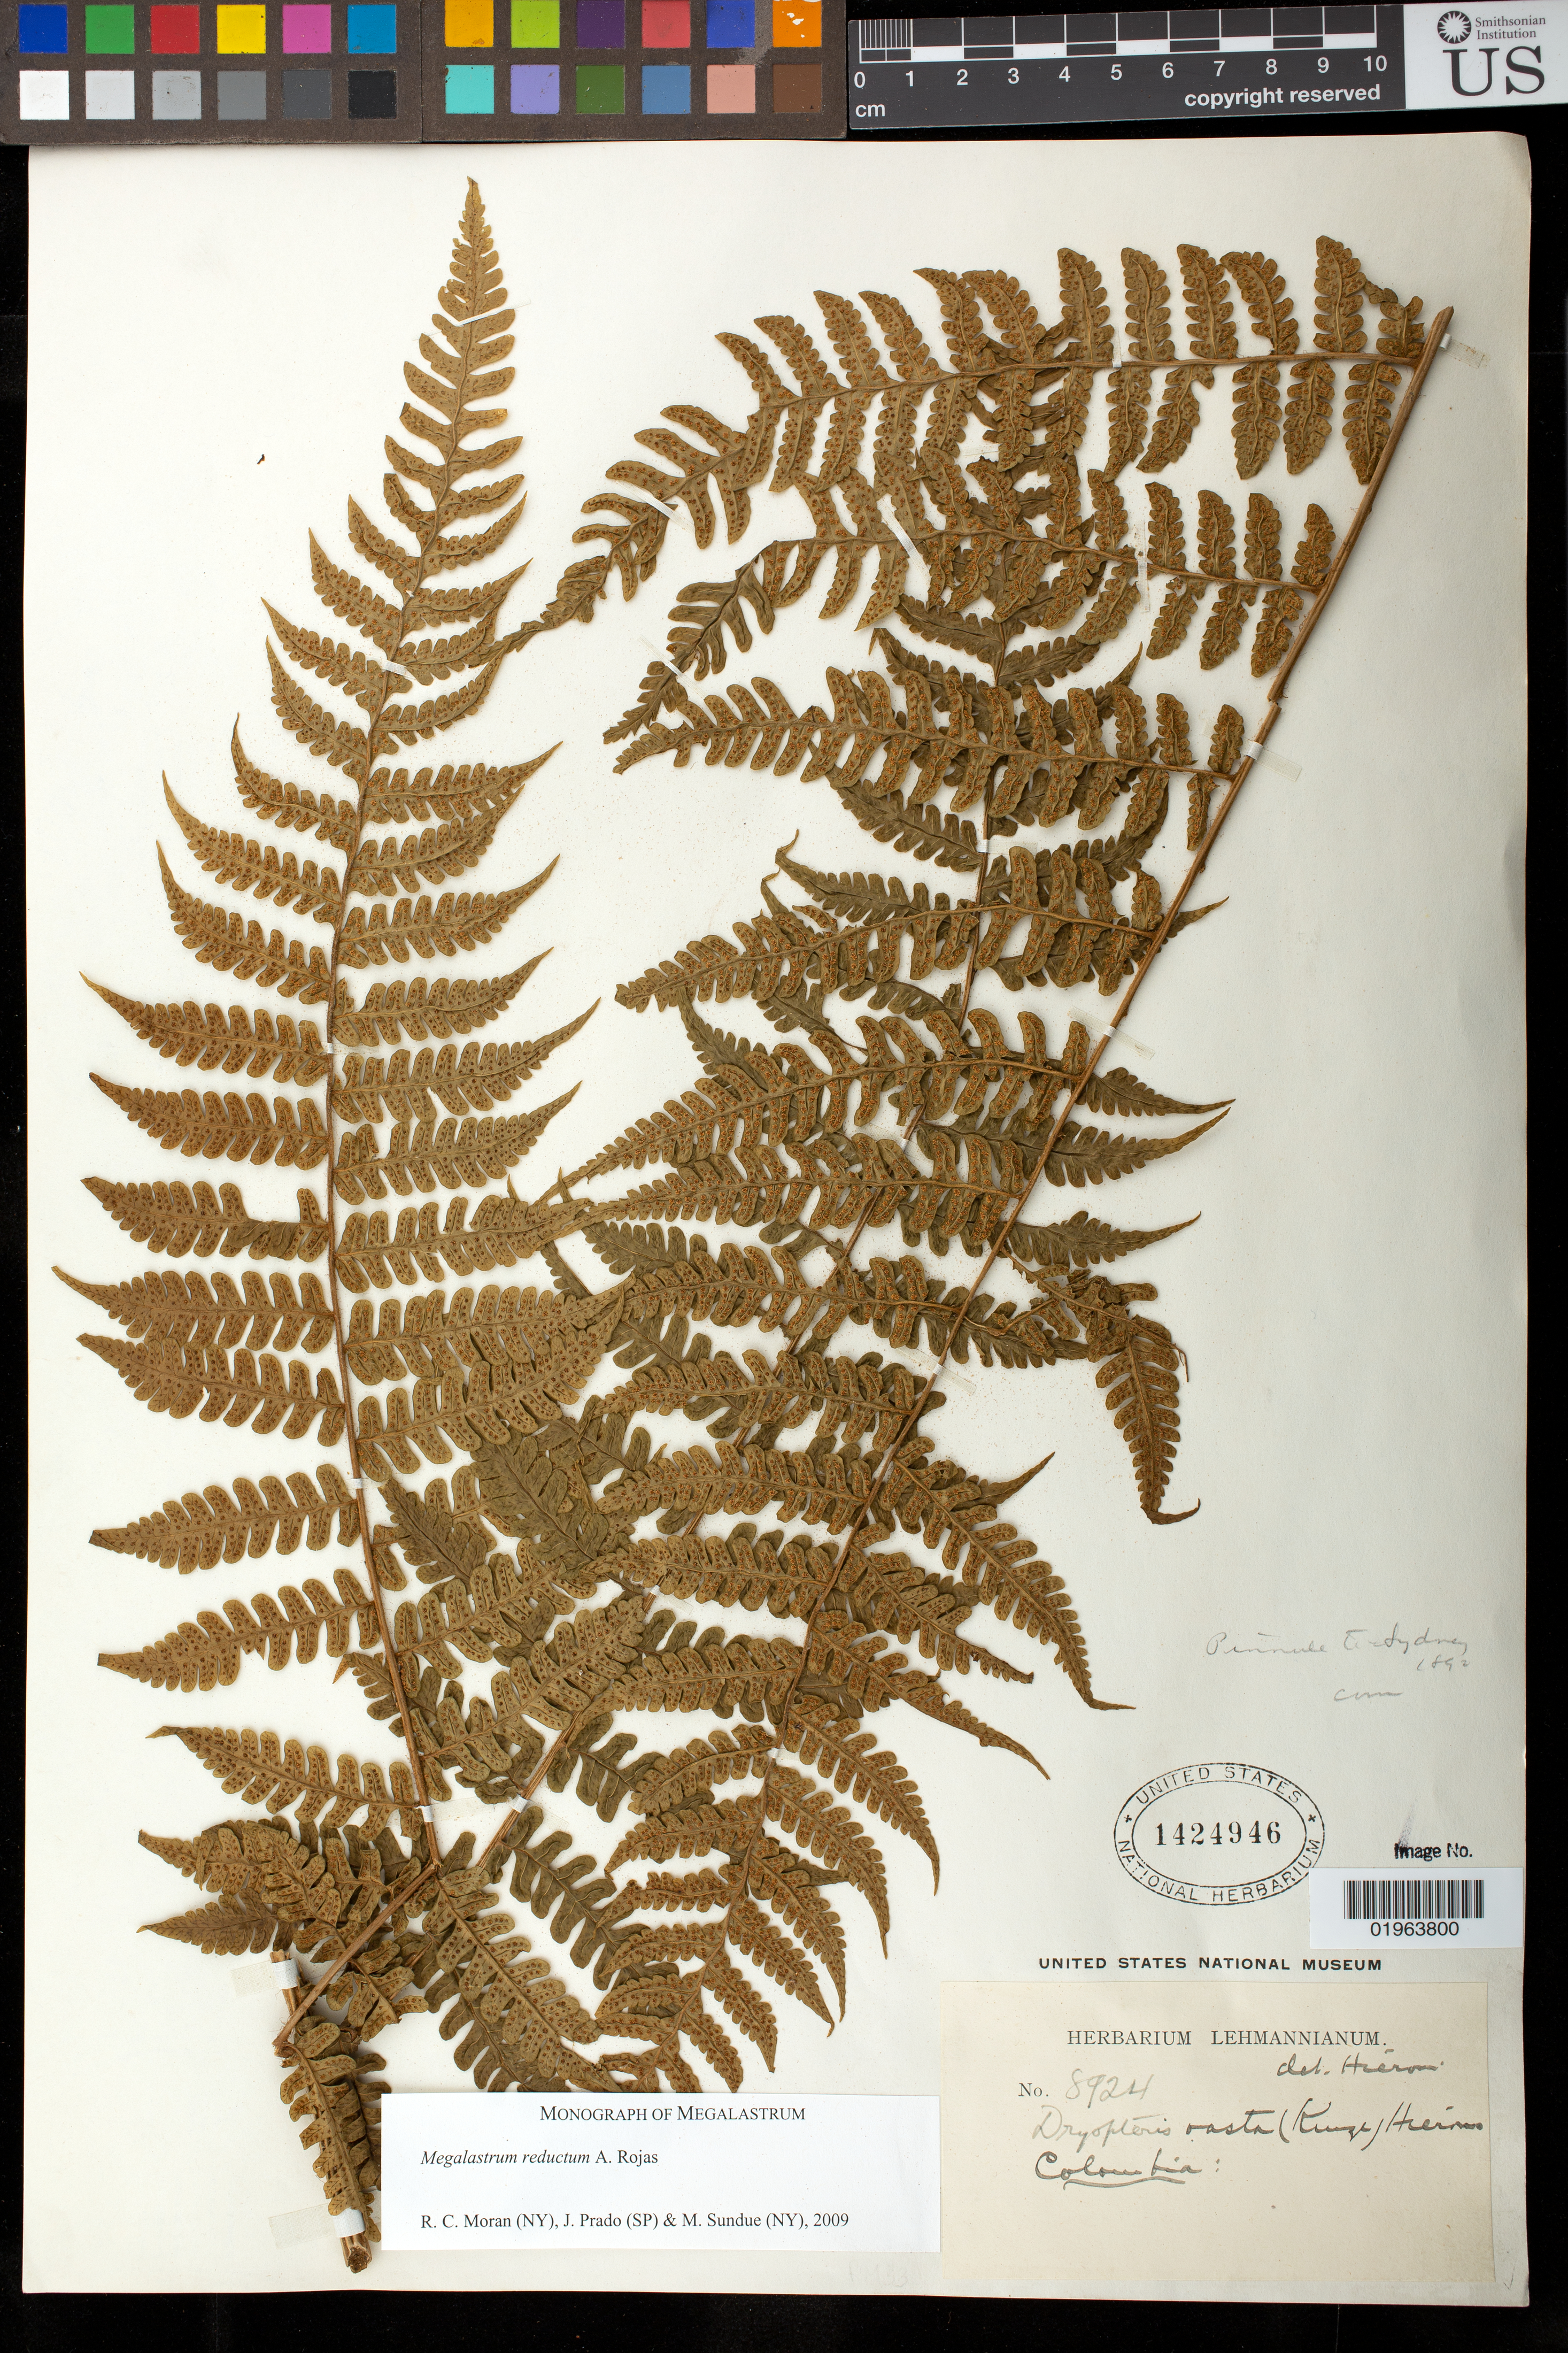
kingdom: Plantae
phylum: Tracheophyta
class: Polypodiopsida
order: Polypodiales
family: Dryopteridaceae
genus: Megalastrum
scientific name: Megalastrum reductum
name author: A. Rojas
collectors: ex herb. Lehmann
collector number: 8924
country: Colombia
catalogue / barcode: US 1424946